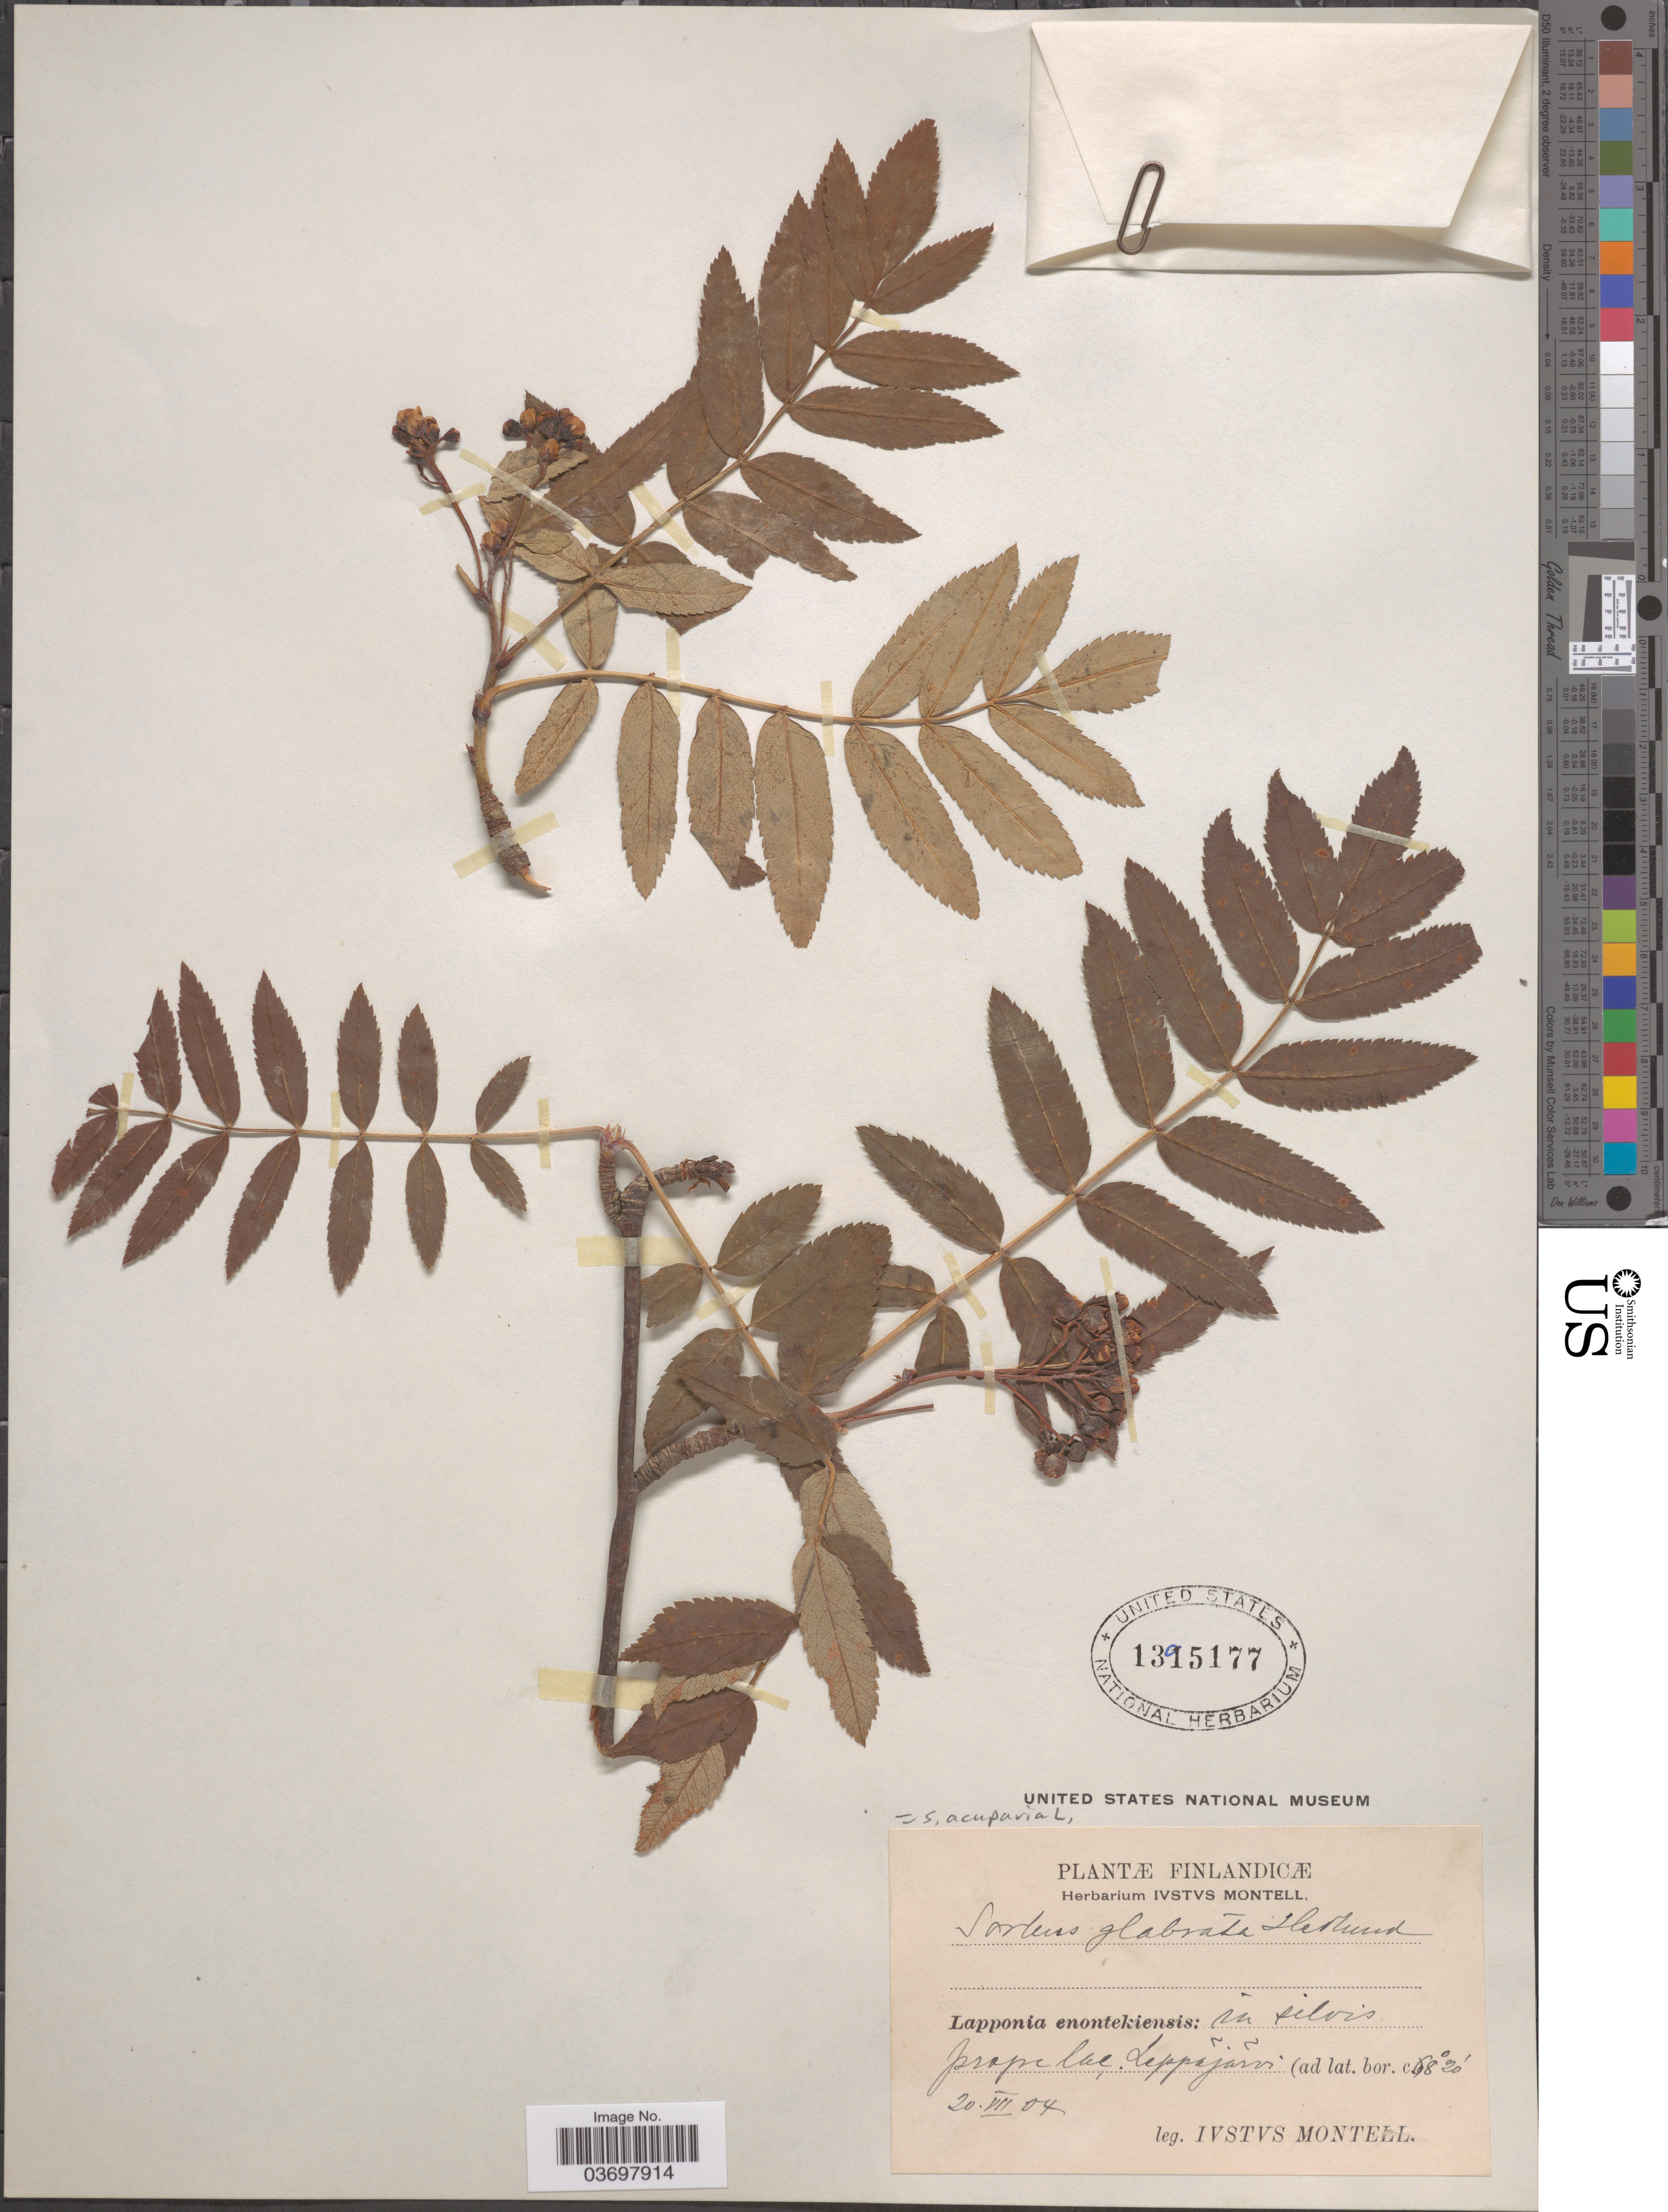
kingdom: Plantae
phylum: Tracheophyta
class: Magnoliopsida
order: Rosales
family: Rosaceae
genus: Sorbus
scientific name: Sorbus aucuparia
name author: L.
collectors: I. Montell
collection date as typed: Transcribed d/m/y: 20/7/4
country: Finland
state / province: Lappi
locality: Leppäjärvi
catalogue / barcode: US 1395177